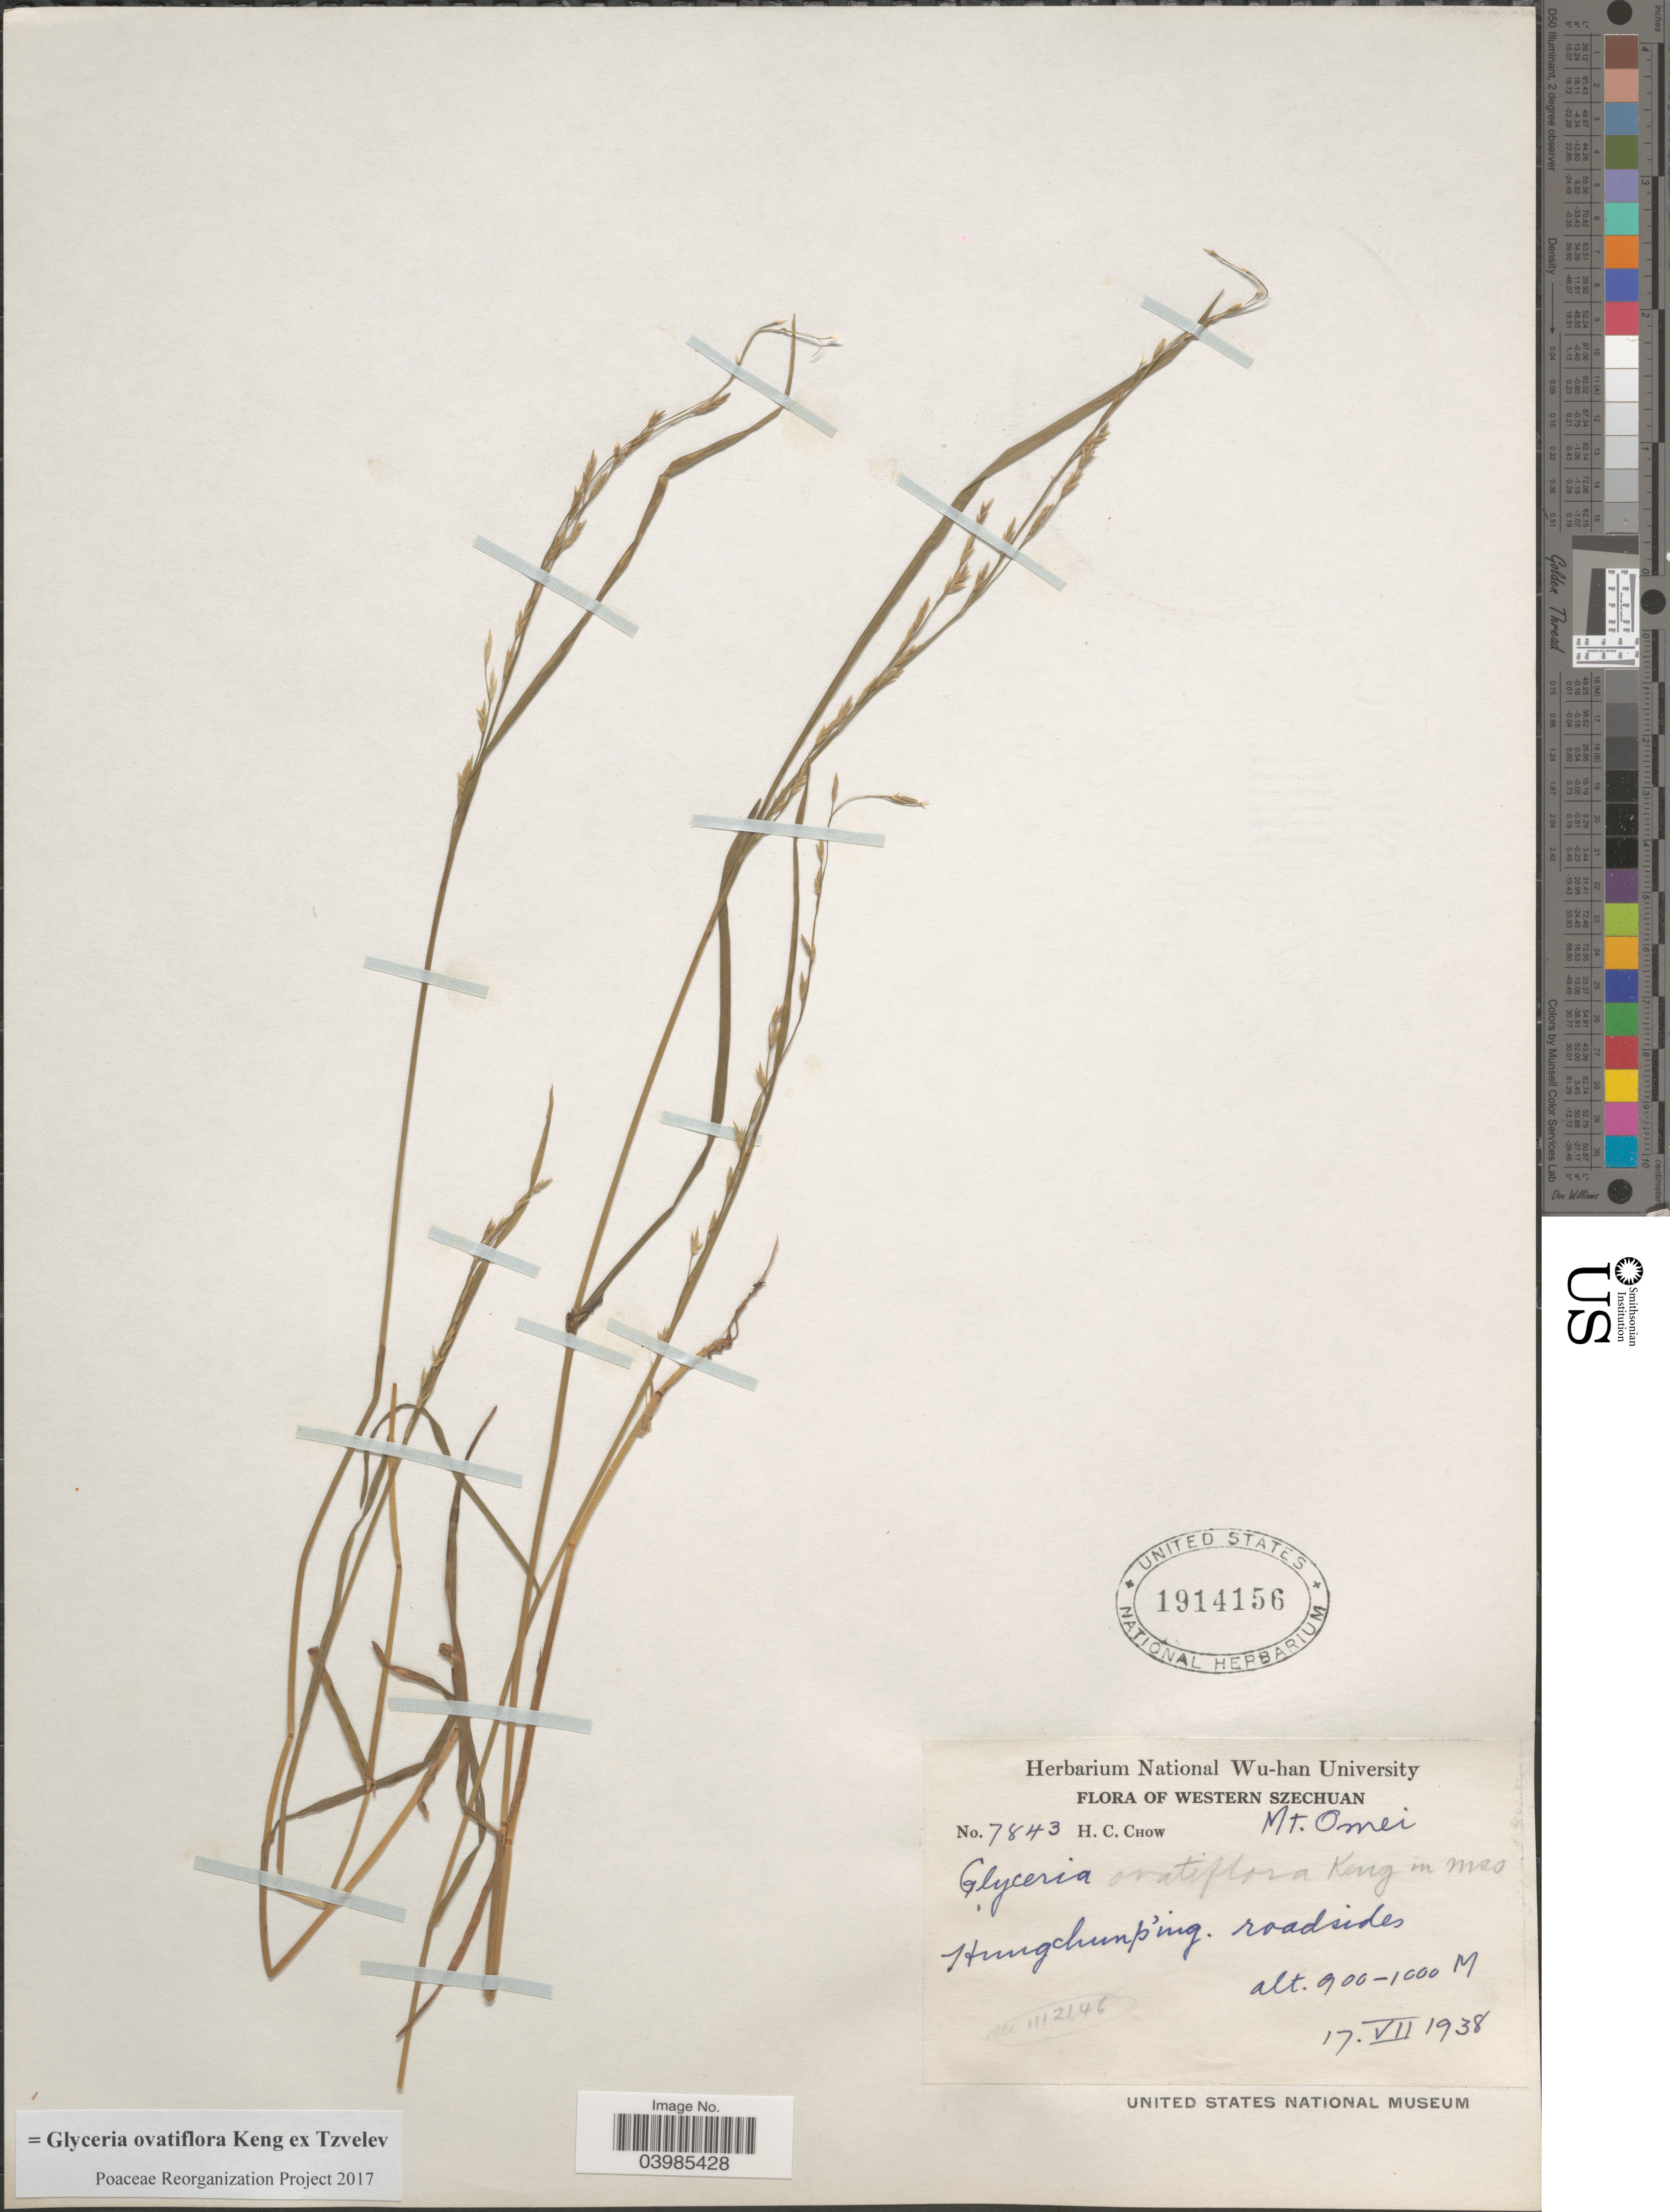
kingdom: Plantae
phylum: Tracheophyta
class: Liliopsida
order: Poales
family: Poaceae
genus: Glyceria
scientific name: Glyceria ovatiflora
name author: Keng ex Tzvelev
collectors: H. Chow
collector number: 7843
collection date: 1938-07-17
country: China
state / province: Sichuan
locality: Western Szechuan. Mt. Omei. Hungchunp'ing.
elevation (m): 900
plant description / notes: Mullinger, M.D. - University of Vermont - leaf tissue:DNA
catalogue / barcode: US 1914156